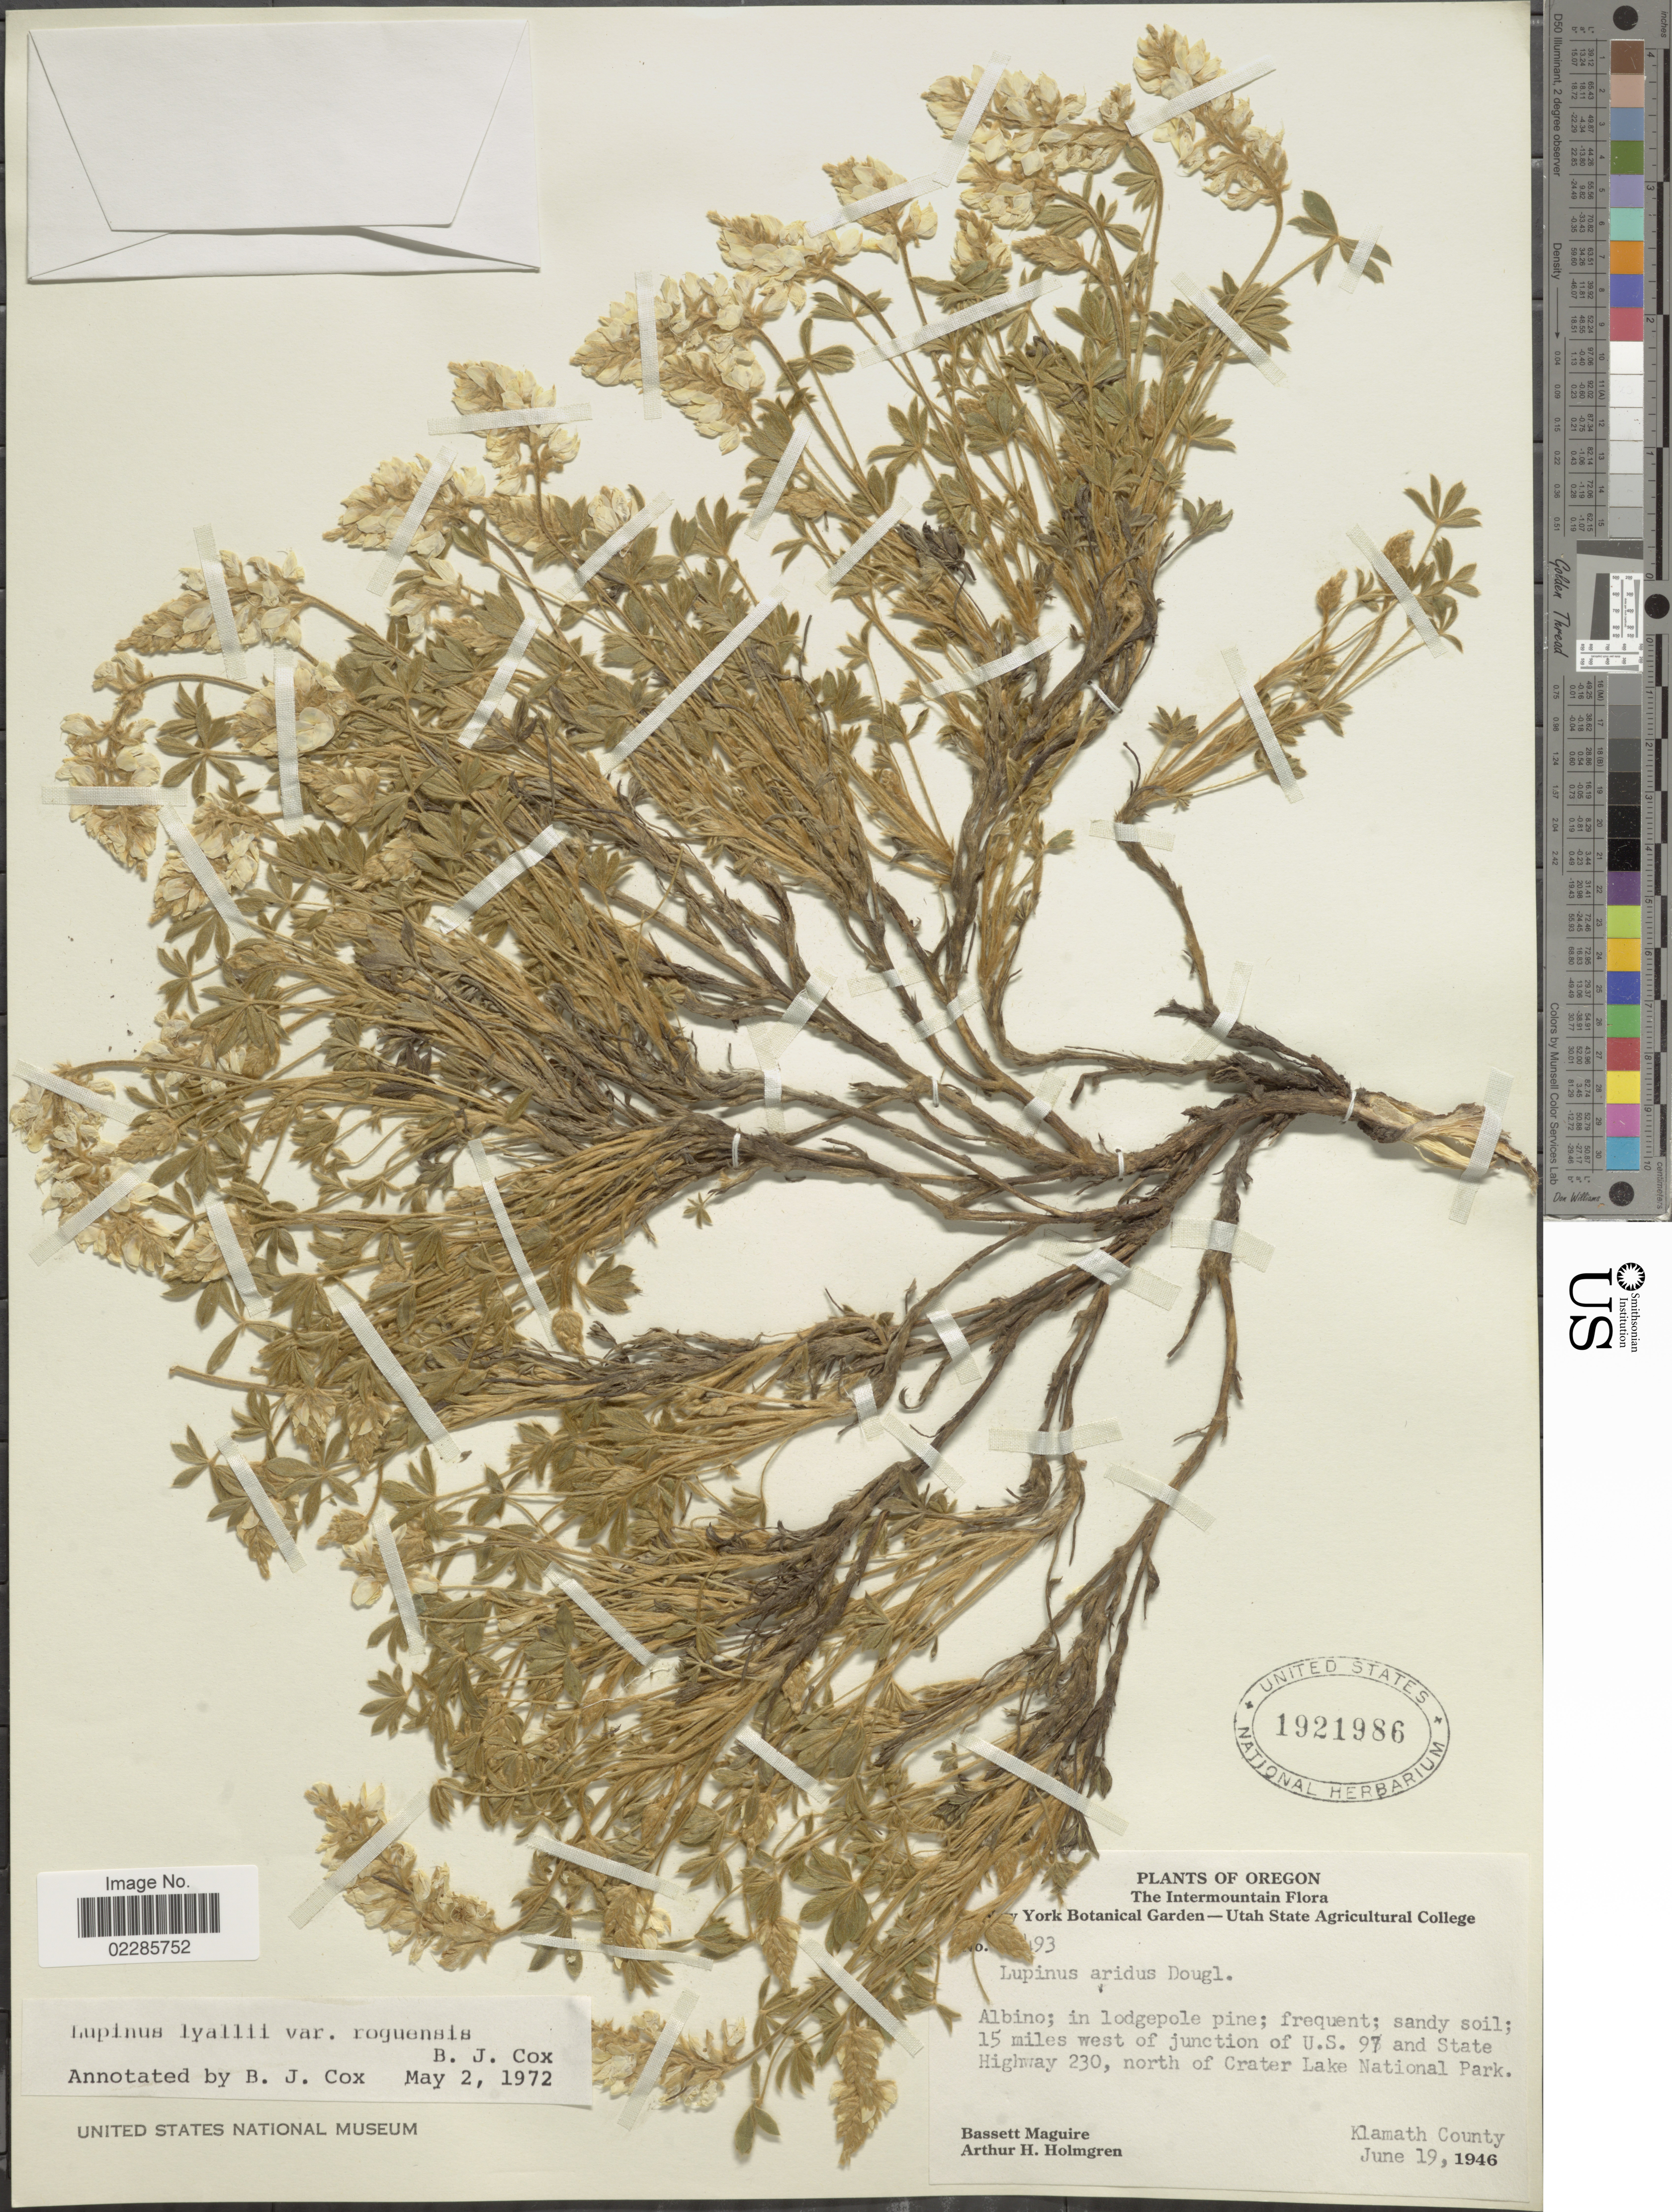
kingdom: Plantae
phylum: Tracheophyta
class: Magnoliopsida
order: Fabales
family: Fabaceae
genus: Lupinus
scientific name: Lupinus lyallii var. roguensis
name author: B.J. Cox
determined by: Cox, B. J.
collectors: B. Maguire & A. H. Holmgren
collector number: !493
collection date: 1946-06-19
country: United States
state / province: Oregon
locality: The Intermountain, 15 miles west of junction of U.S. 97 and State Highway 230, north of Crater Lake National Park, Klamath County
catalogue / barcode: US 1921986